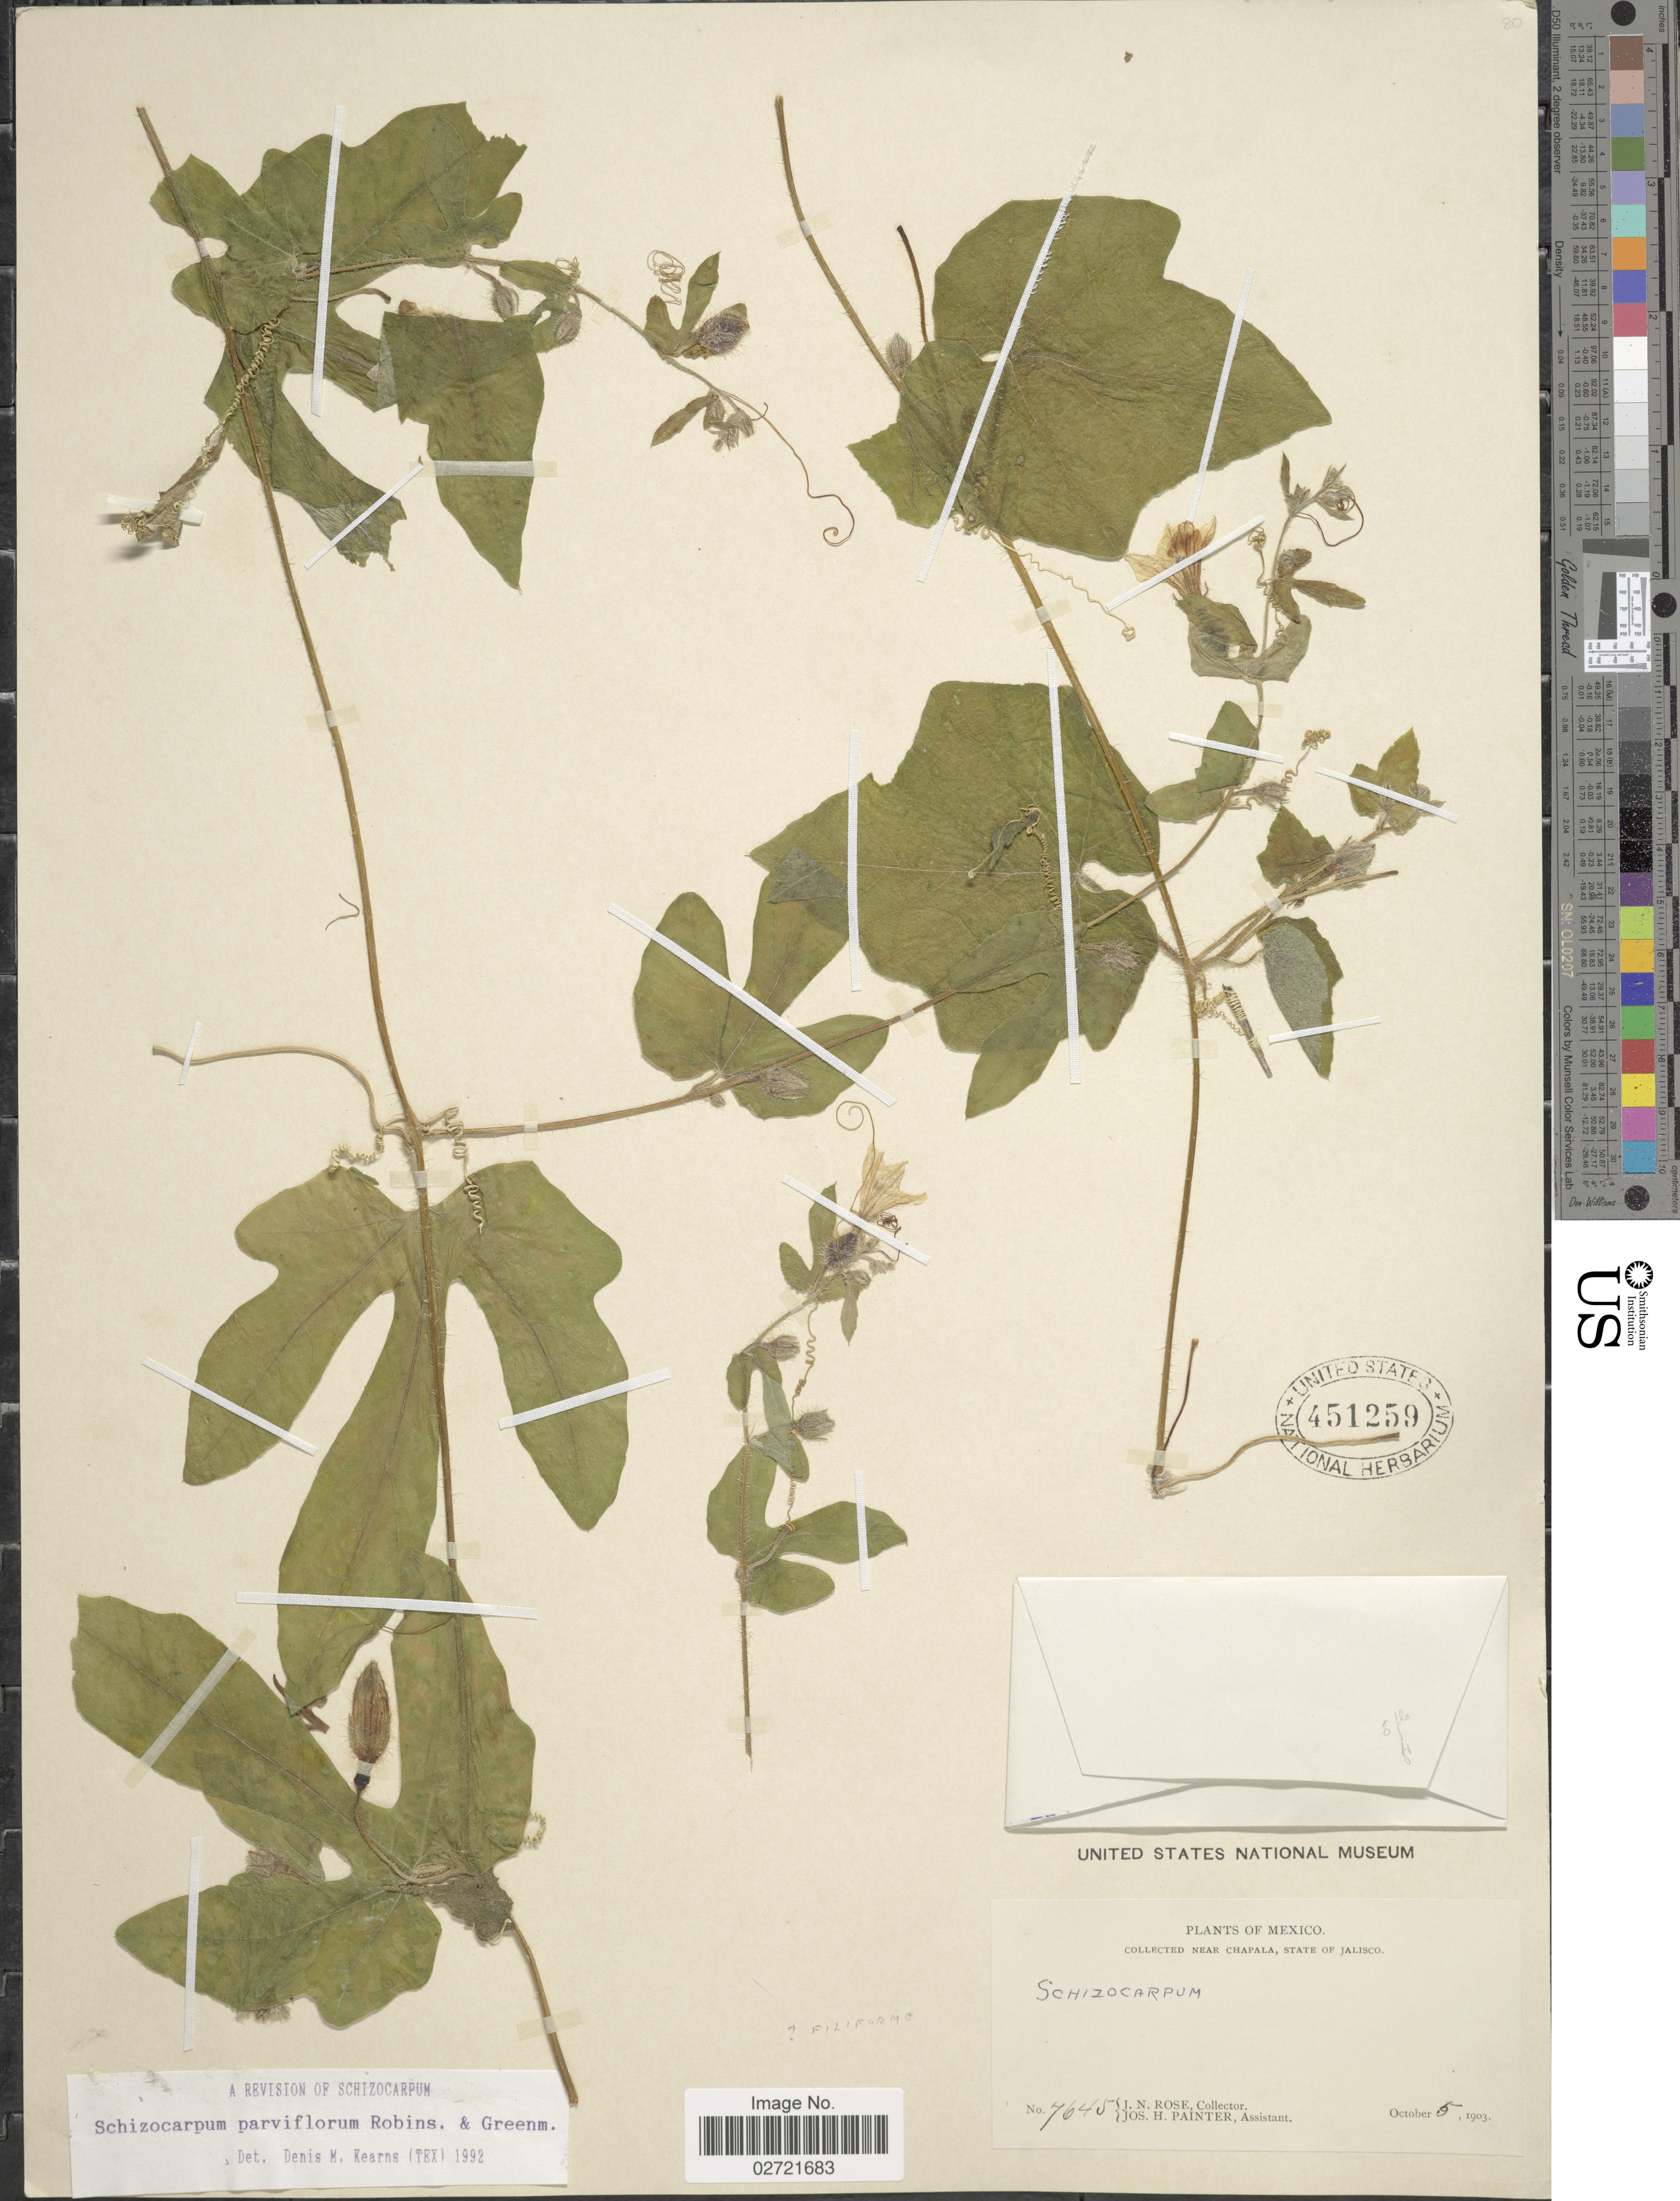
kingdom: Plantae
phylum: Tracheophyta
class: Magnoliopsida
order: Cucurbitales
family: Cucurbitaceae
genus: Schizocarpum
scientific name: Schizocarpum parviflorum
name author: B.L. Rob. & Greenm.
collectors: J. N. Rose & J. H. Painter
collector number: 7645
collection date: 1903-10-05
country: Mexico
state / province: Jalisco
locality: Near Chapala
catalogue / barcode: US 451259